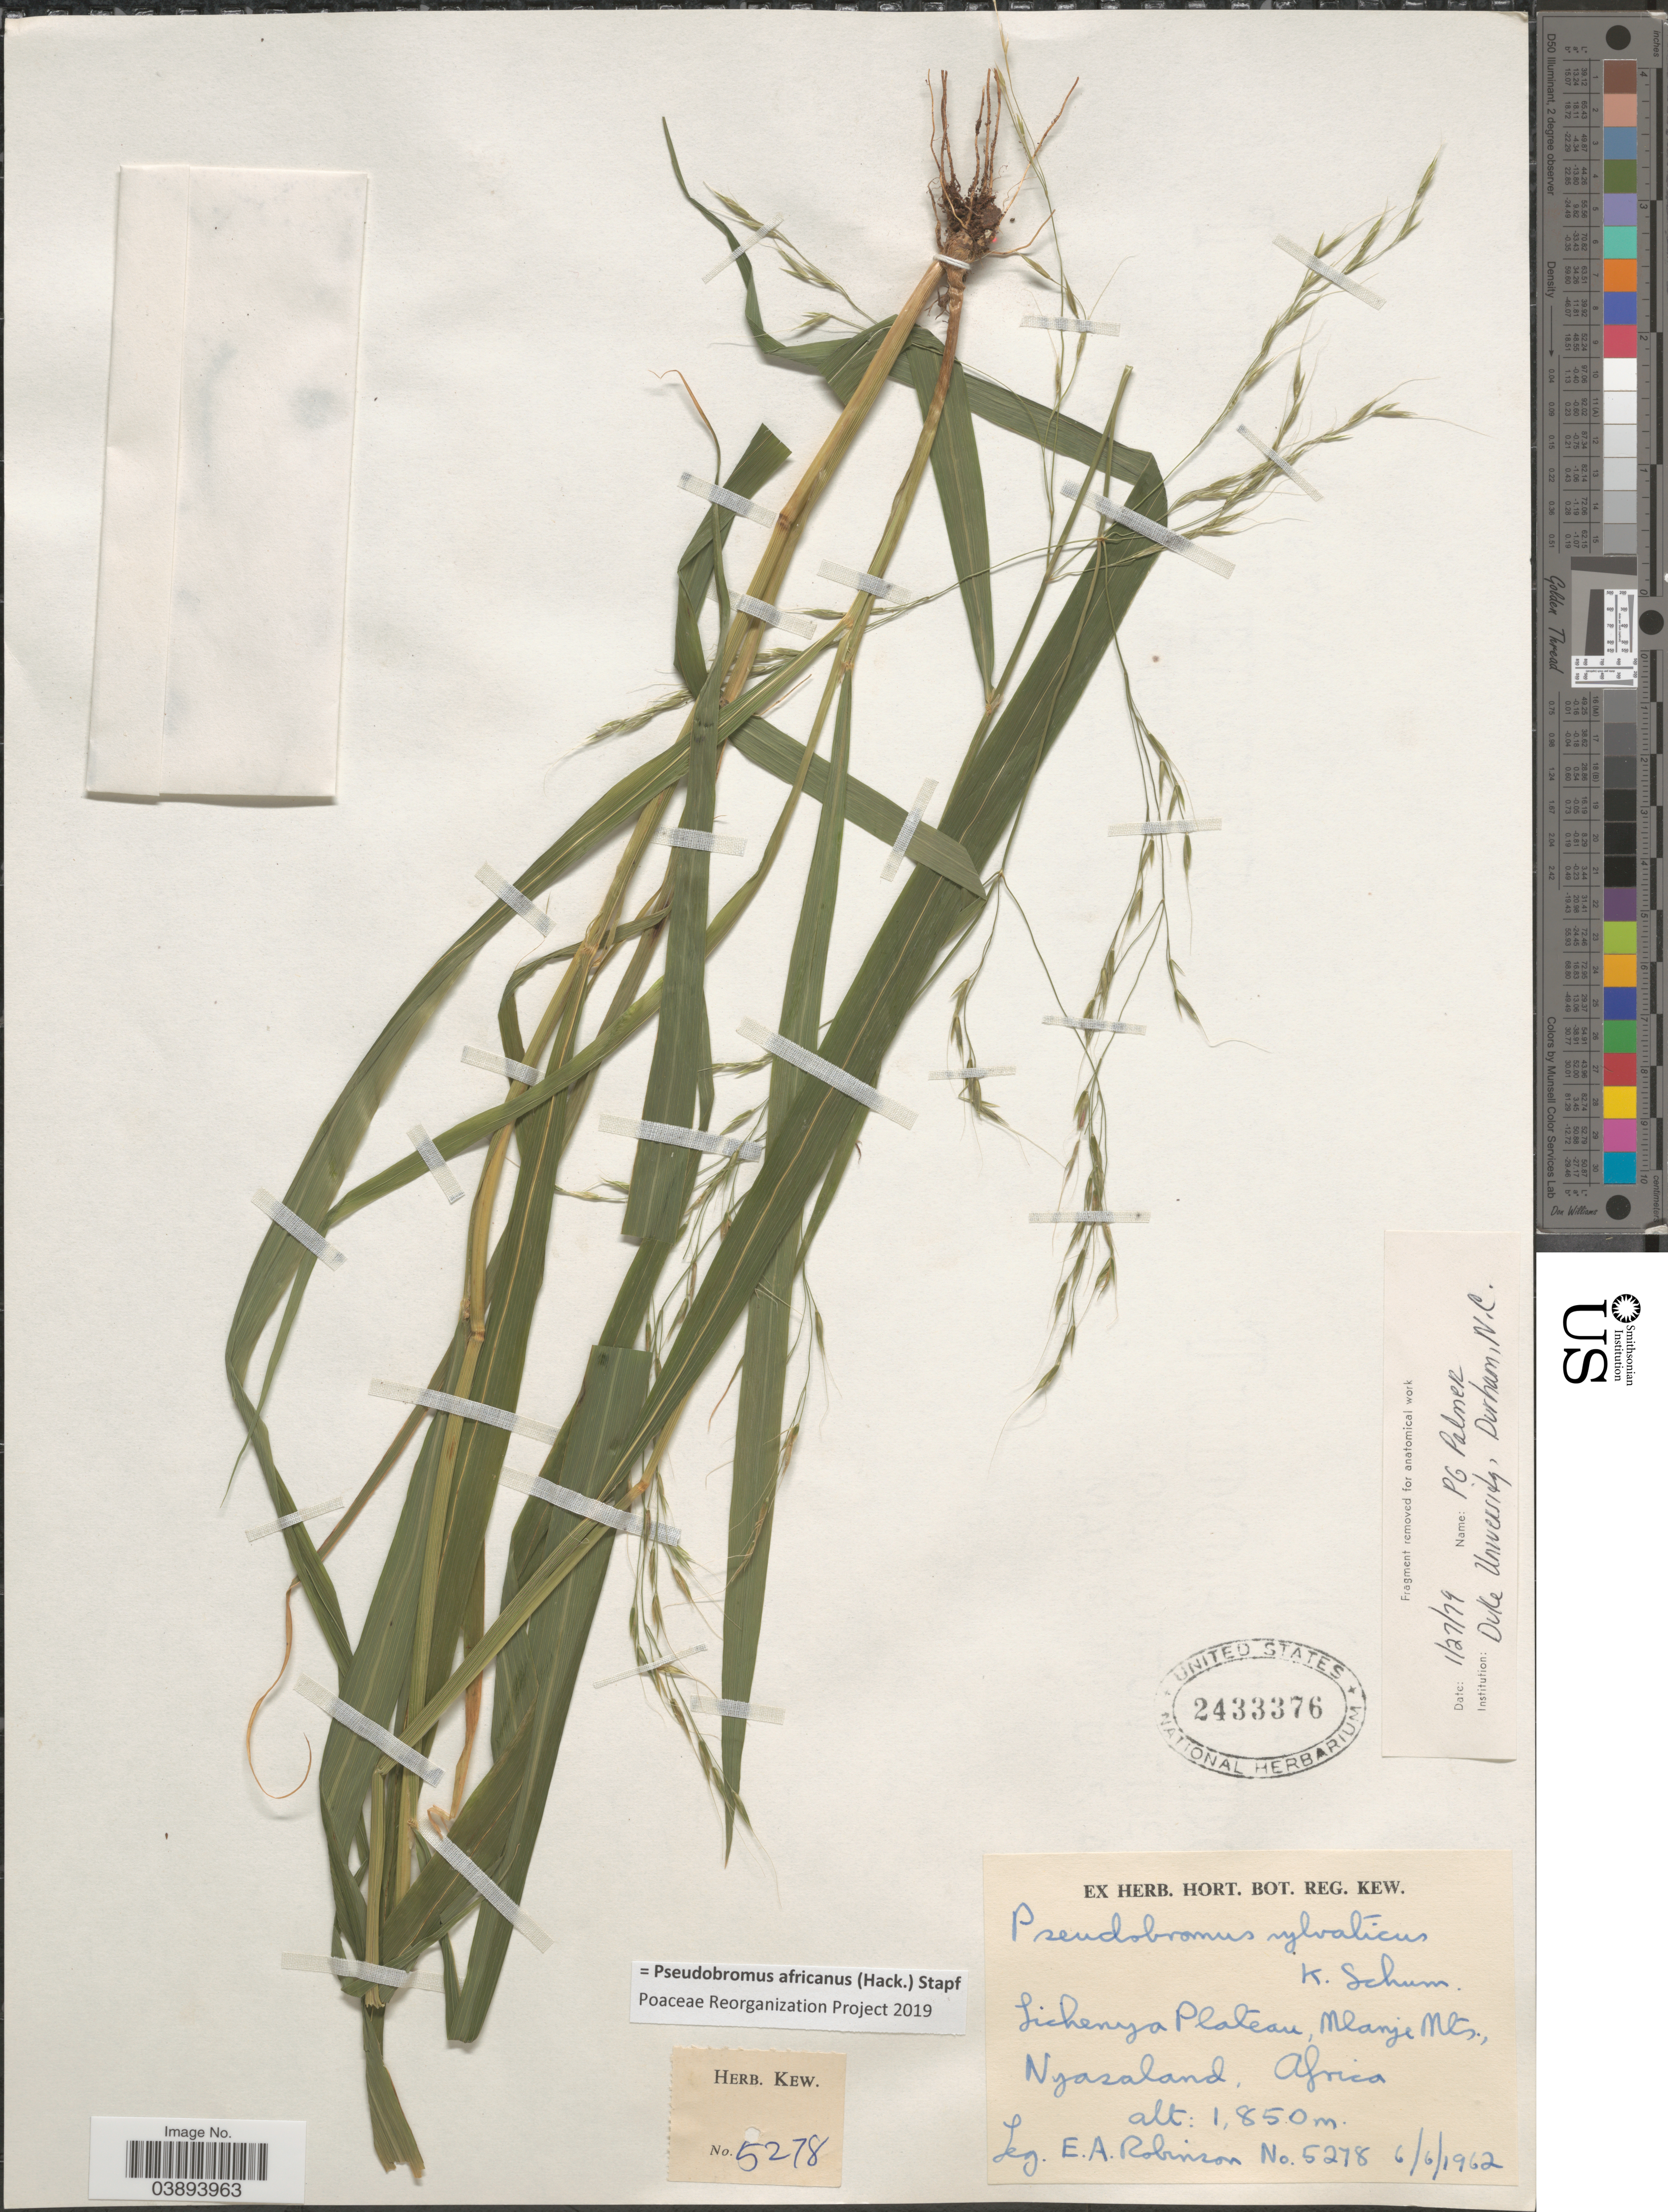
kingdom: Plantae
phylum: Tracheophyta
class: Liliopsida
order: Poales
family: Poaceae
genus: Pseudobromus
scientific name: Pseudobromus africanus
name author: (Hack.) Stapf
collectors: E. A. Robinson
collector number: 5278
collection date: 1962-06-06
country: Malawi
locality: Lichenya Plateau, Mlanje Mts., Nyasaland.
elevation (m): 1850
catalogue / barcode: US 2433376